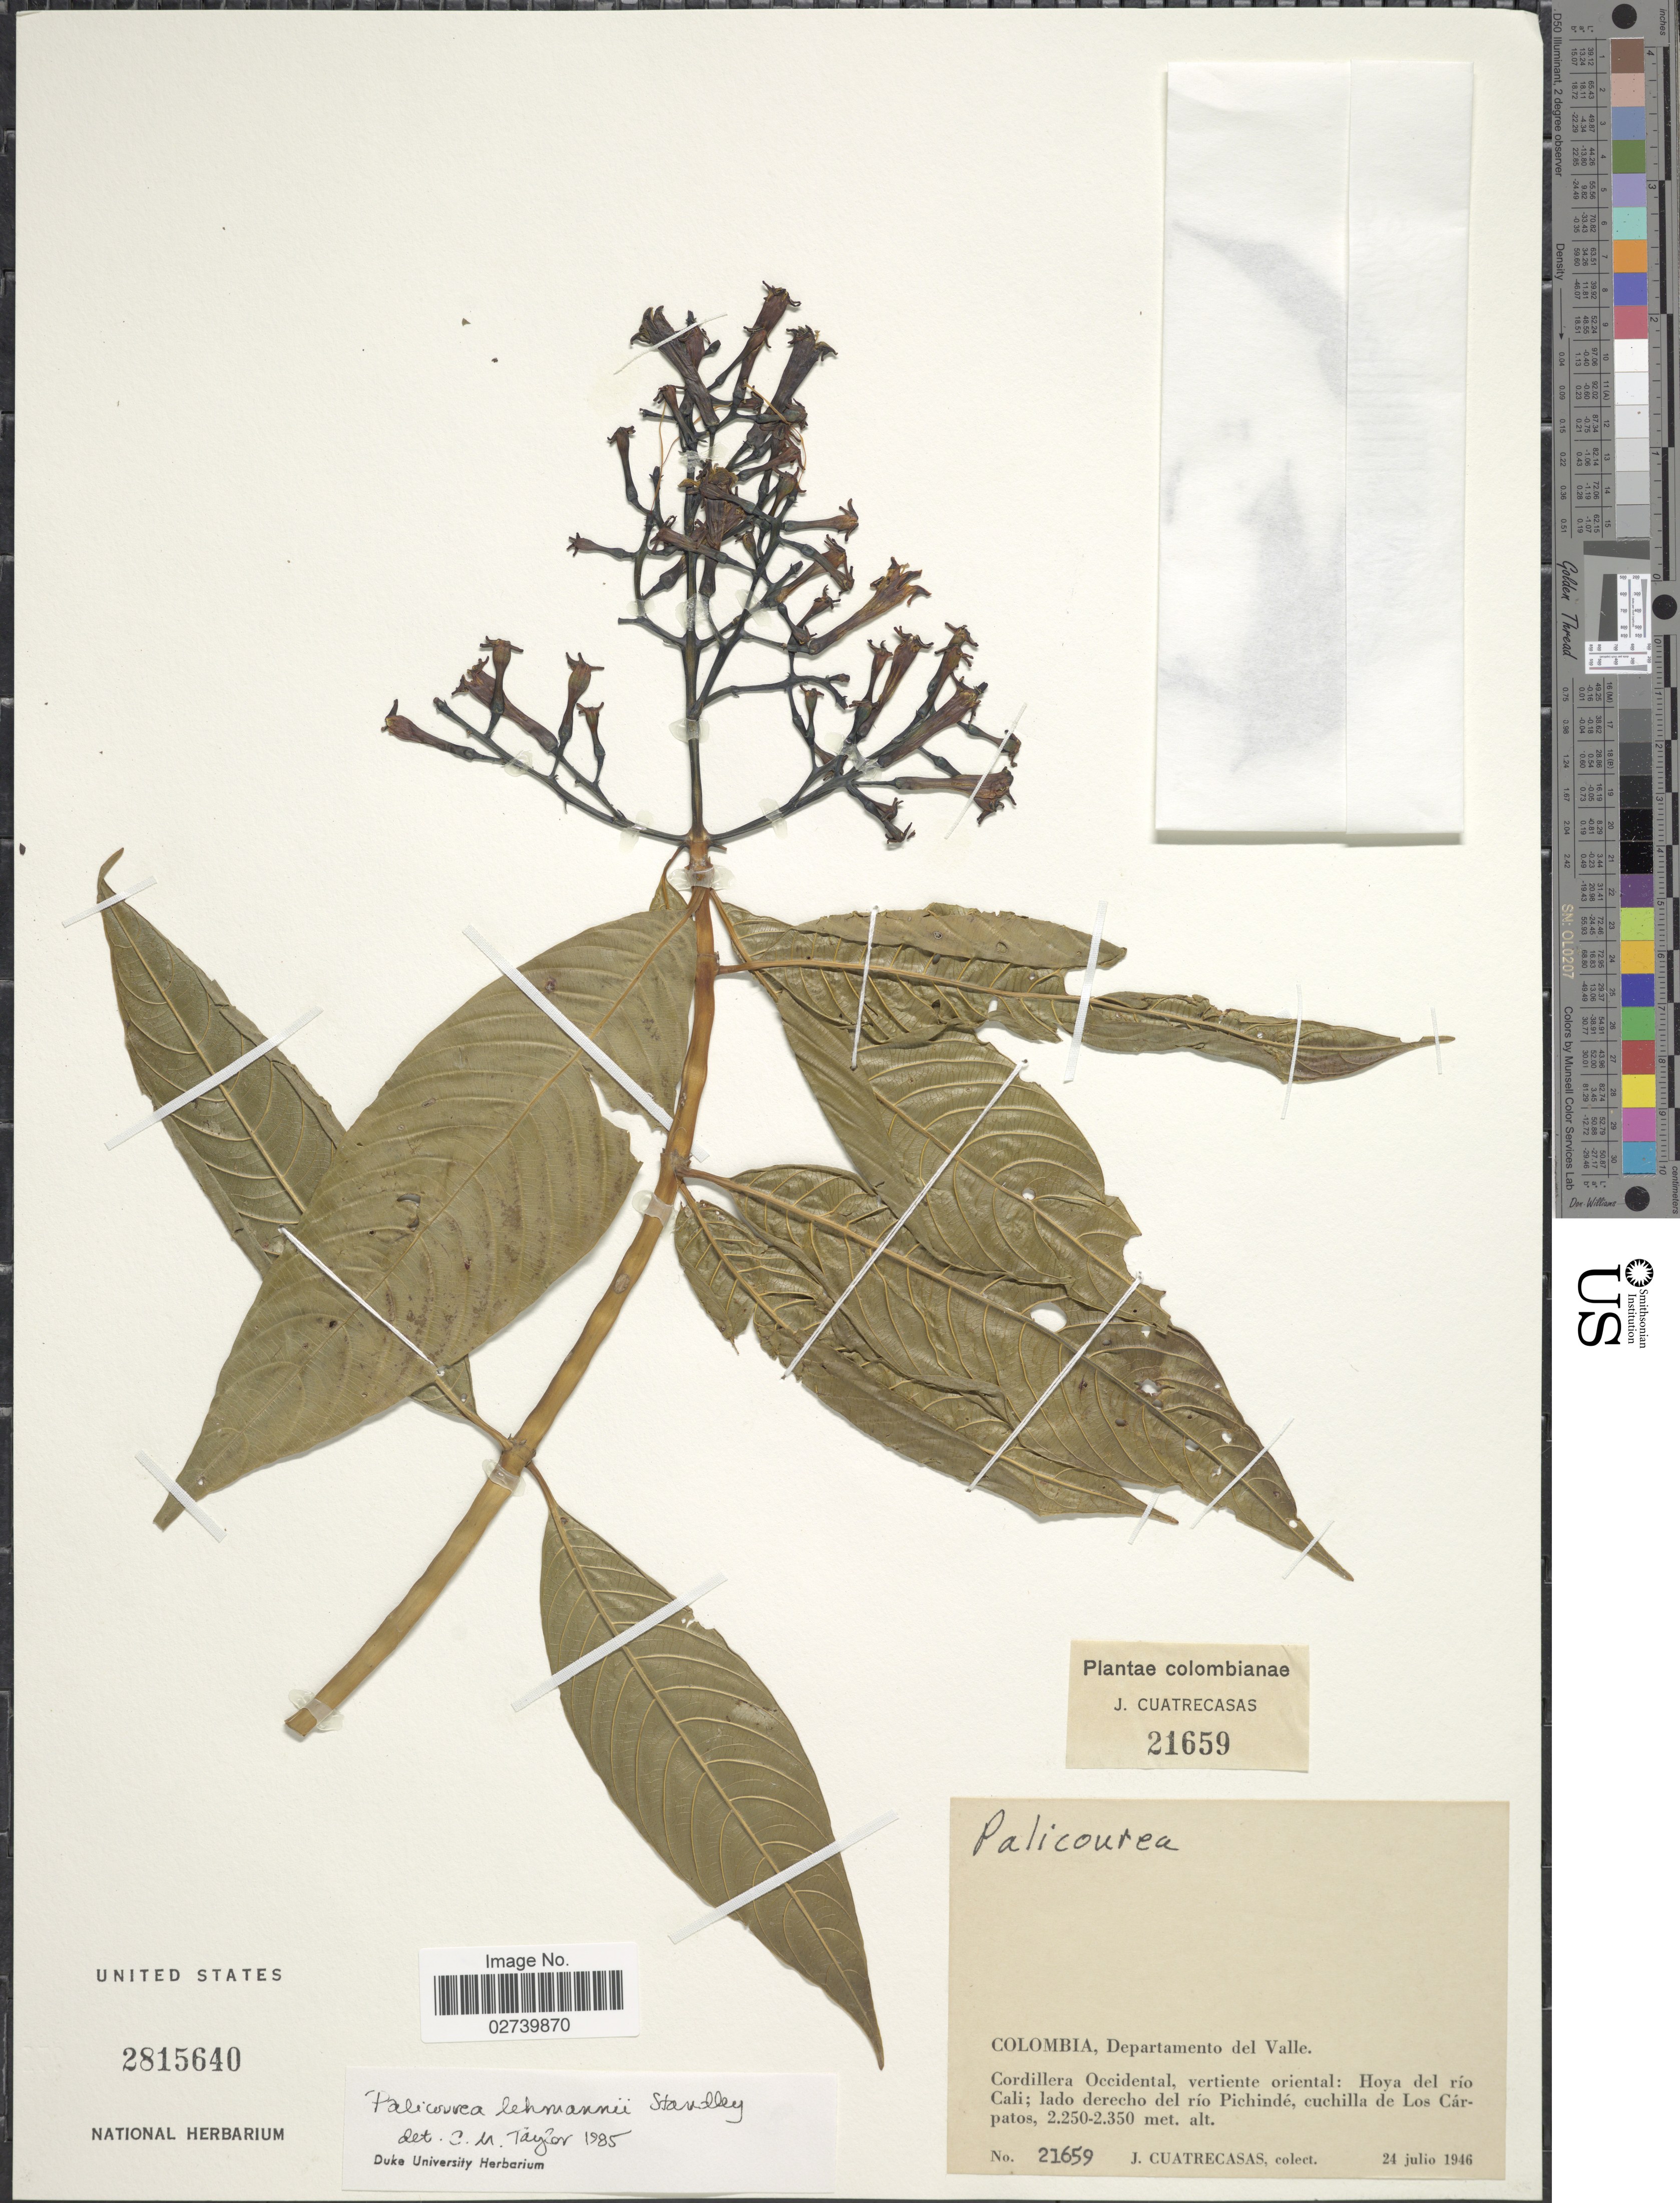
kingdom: Plantae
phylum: Tracheophyta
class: Magnoliopsida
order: Gentianales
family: Rubiaceae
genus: Palicourea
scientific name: Palicourea lehmannii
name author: (K. Schum. & K. Krause) Standl.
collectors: J. Cuatrecasas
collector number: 21659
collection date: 1946-07-24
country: Colombia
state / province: Valle del Cauca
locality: Departamento del Valle. Cordillera Occidental, vertiente oriental: Hoya del río Cali; lado derecho del río Pichindé, cuchilla de Los Cárpatos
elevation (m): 2250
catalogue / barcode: US 2815640